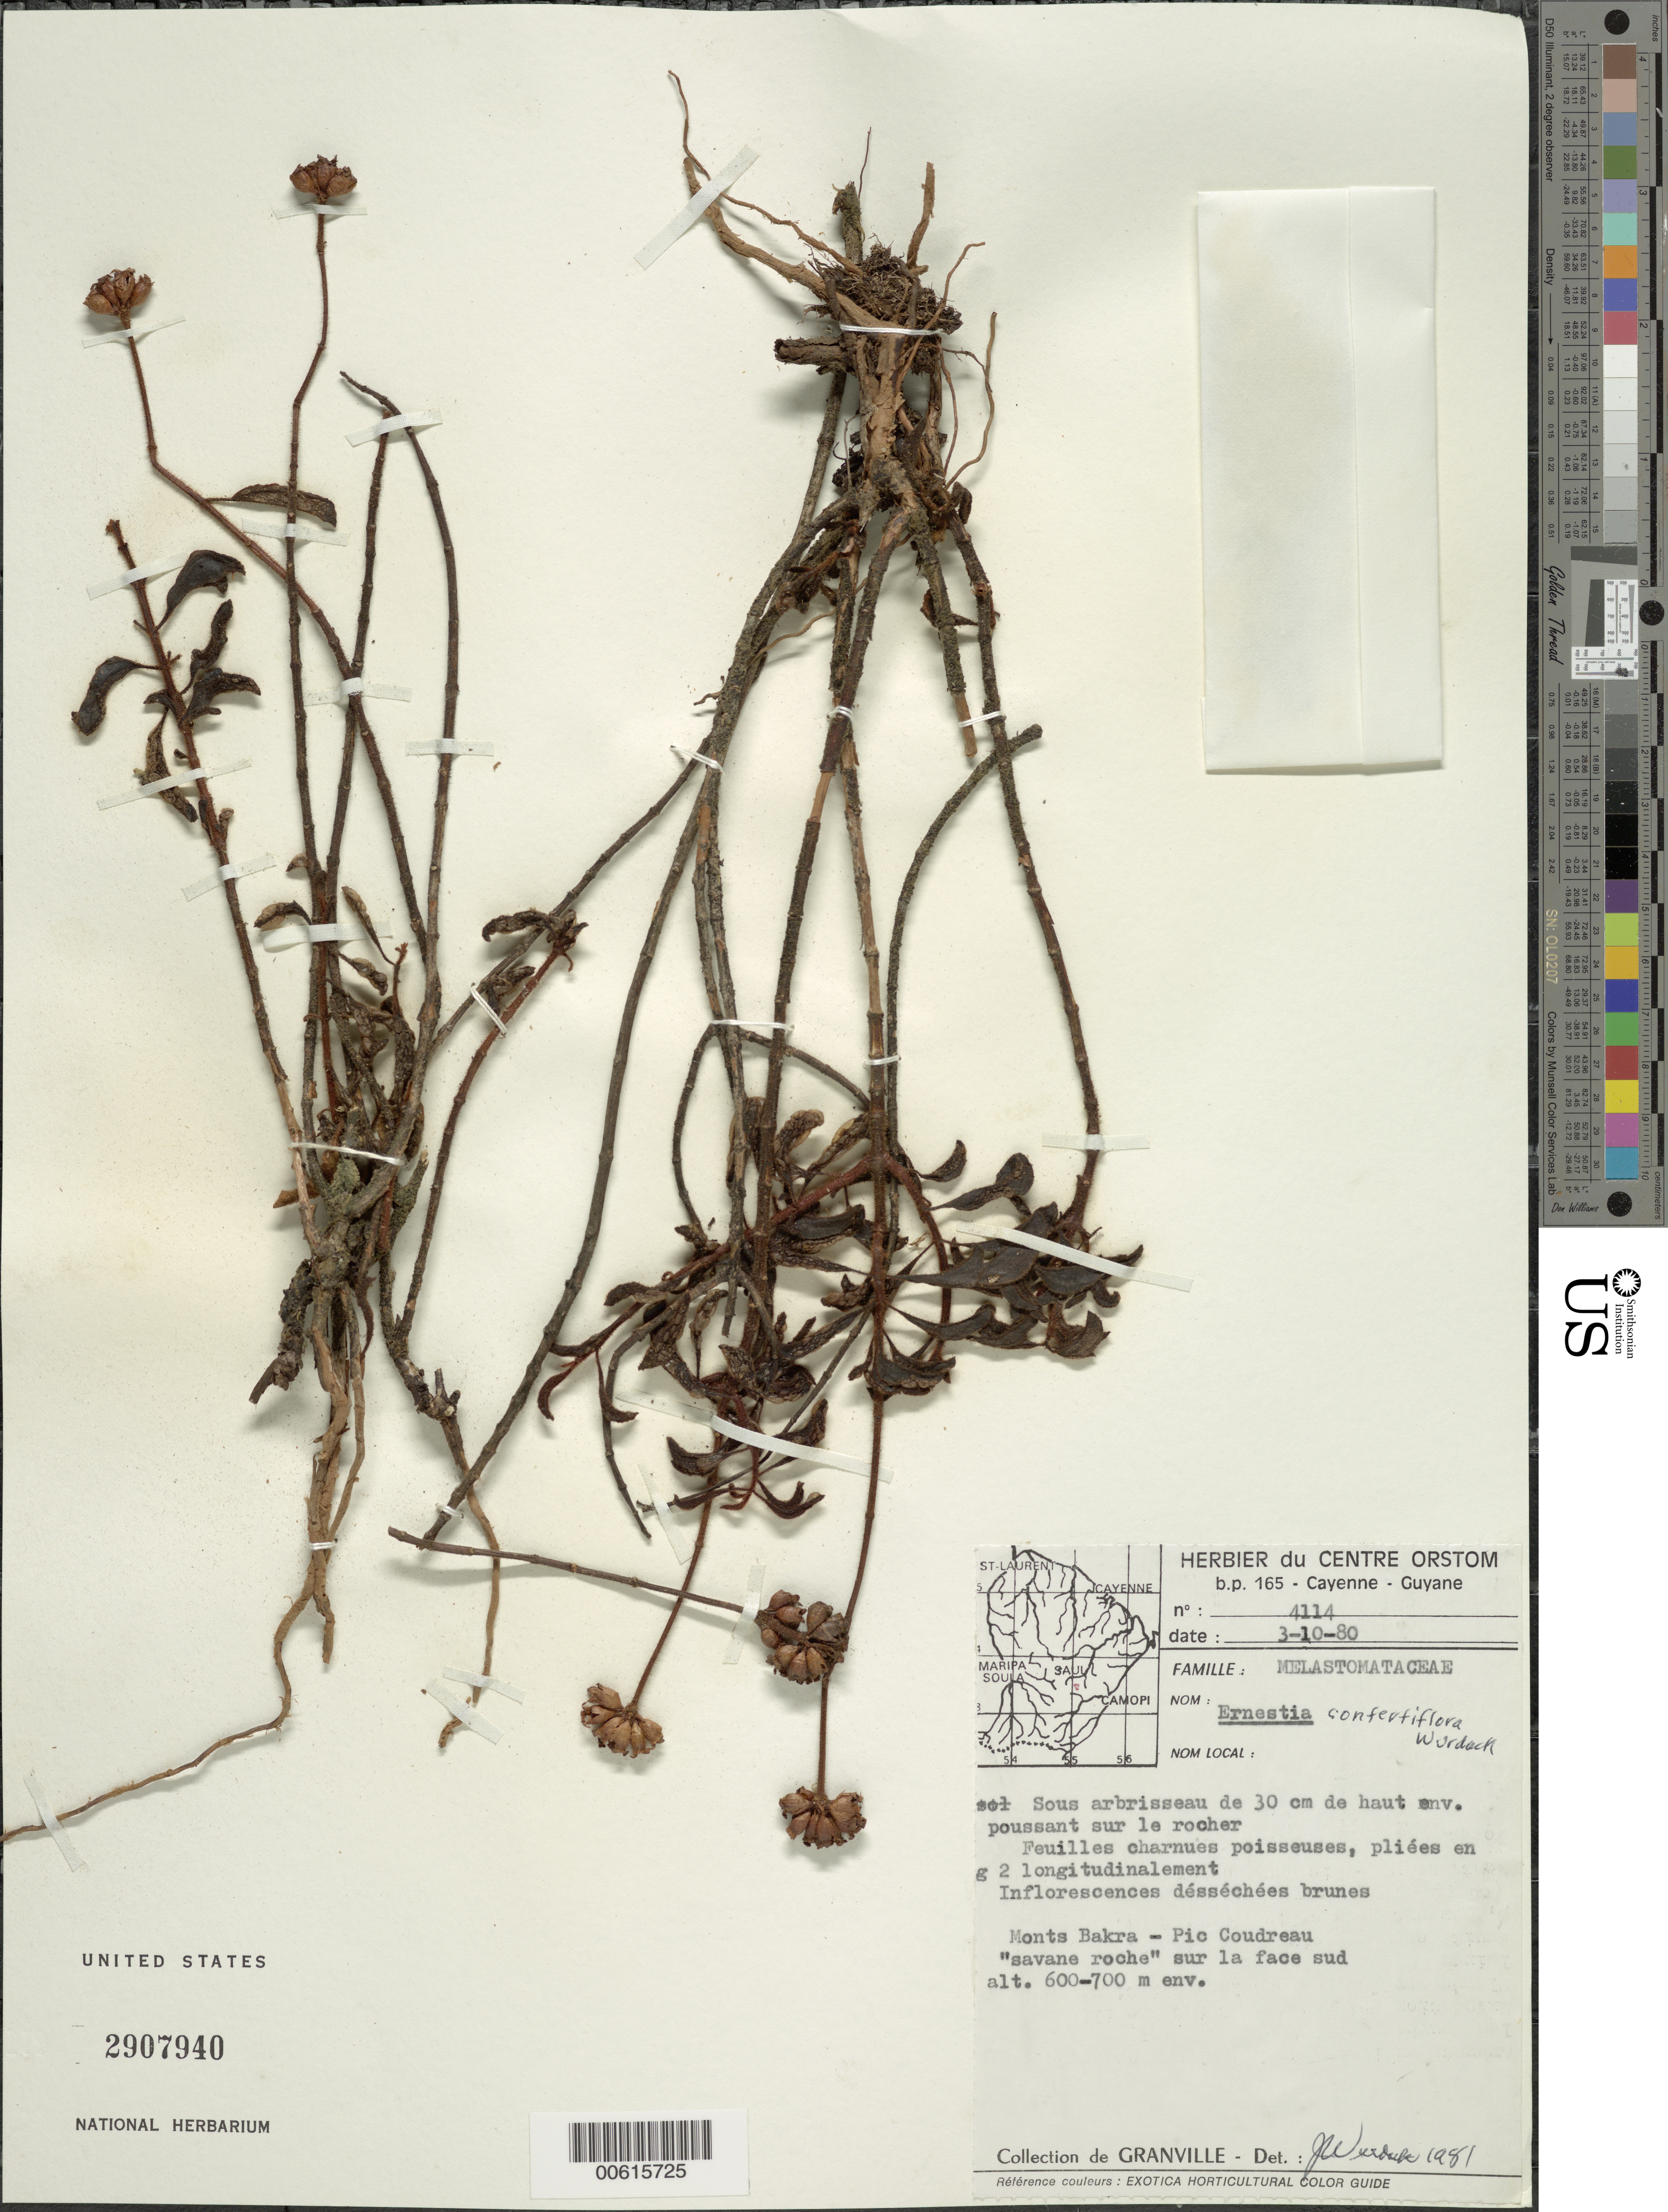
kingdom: Plantae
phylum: Tracheophyta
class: Magnoliopsida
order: Myrtales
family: Melastomataceae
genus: Ernestia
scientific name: Ernestia confertiflora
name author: Wurdack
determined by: Wurdack, John J., (US), US (UNITED STATES)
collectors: J.-J. de Granville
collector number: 4114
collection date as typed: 3-Oct-80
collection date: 1980-10-03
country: French Guiana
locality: Monts Bakra, Pic Coudreau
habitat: Savane roche sur la face sude; poussant sur le rocher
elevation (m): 600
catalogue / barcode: US 2907940